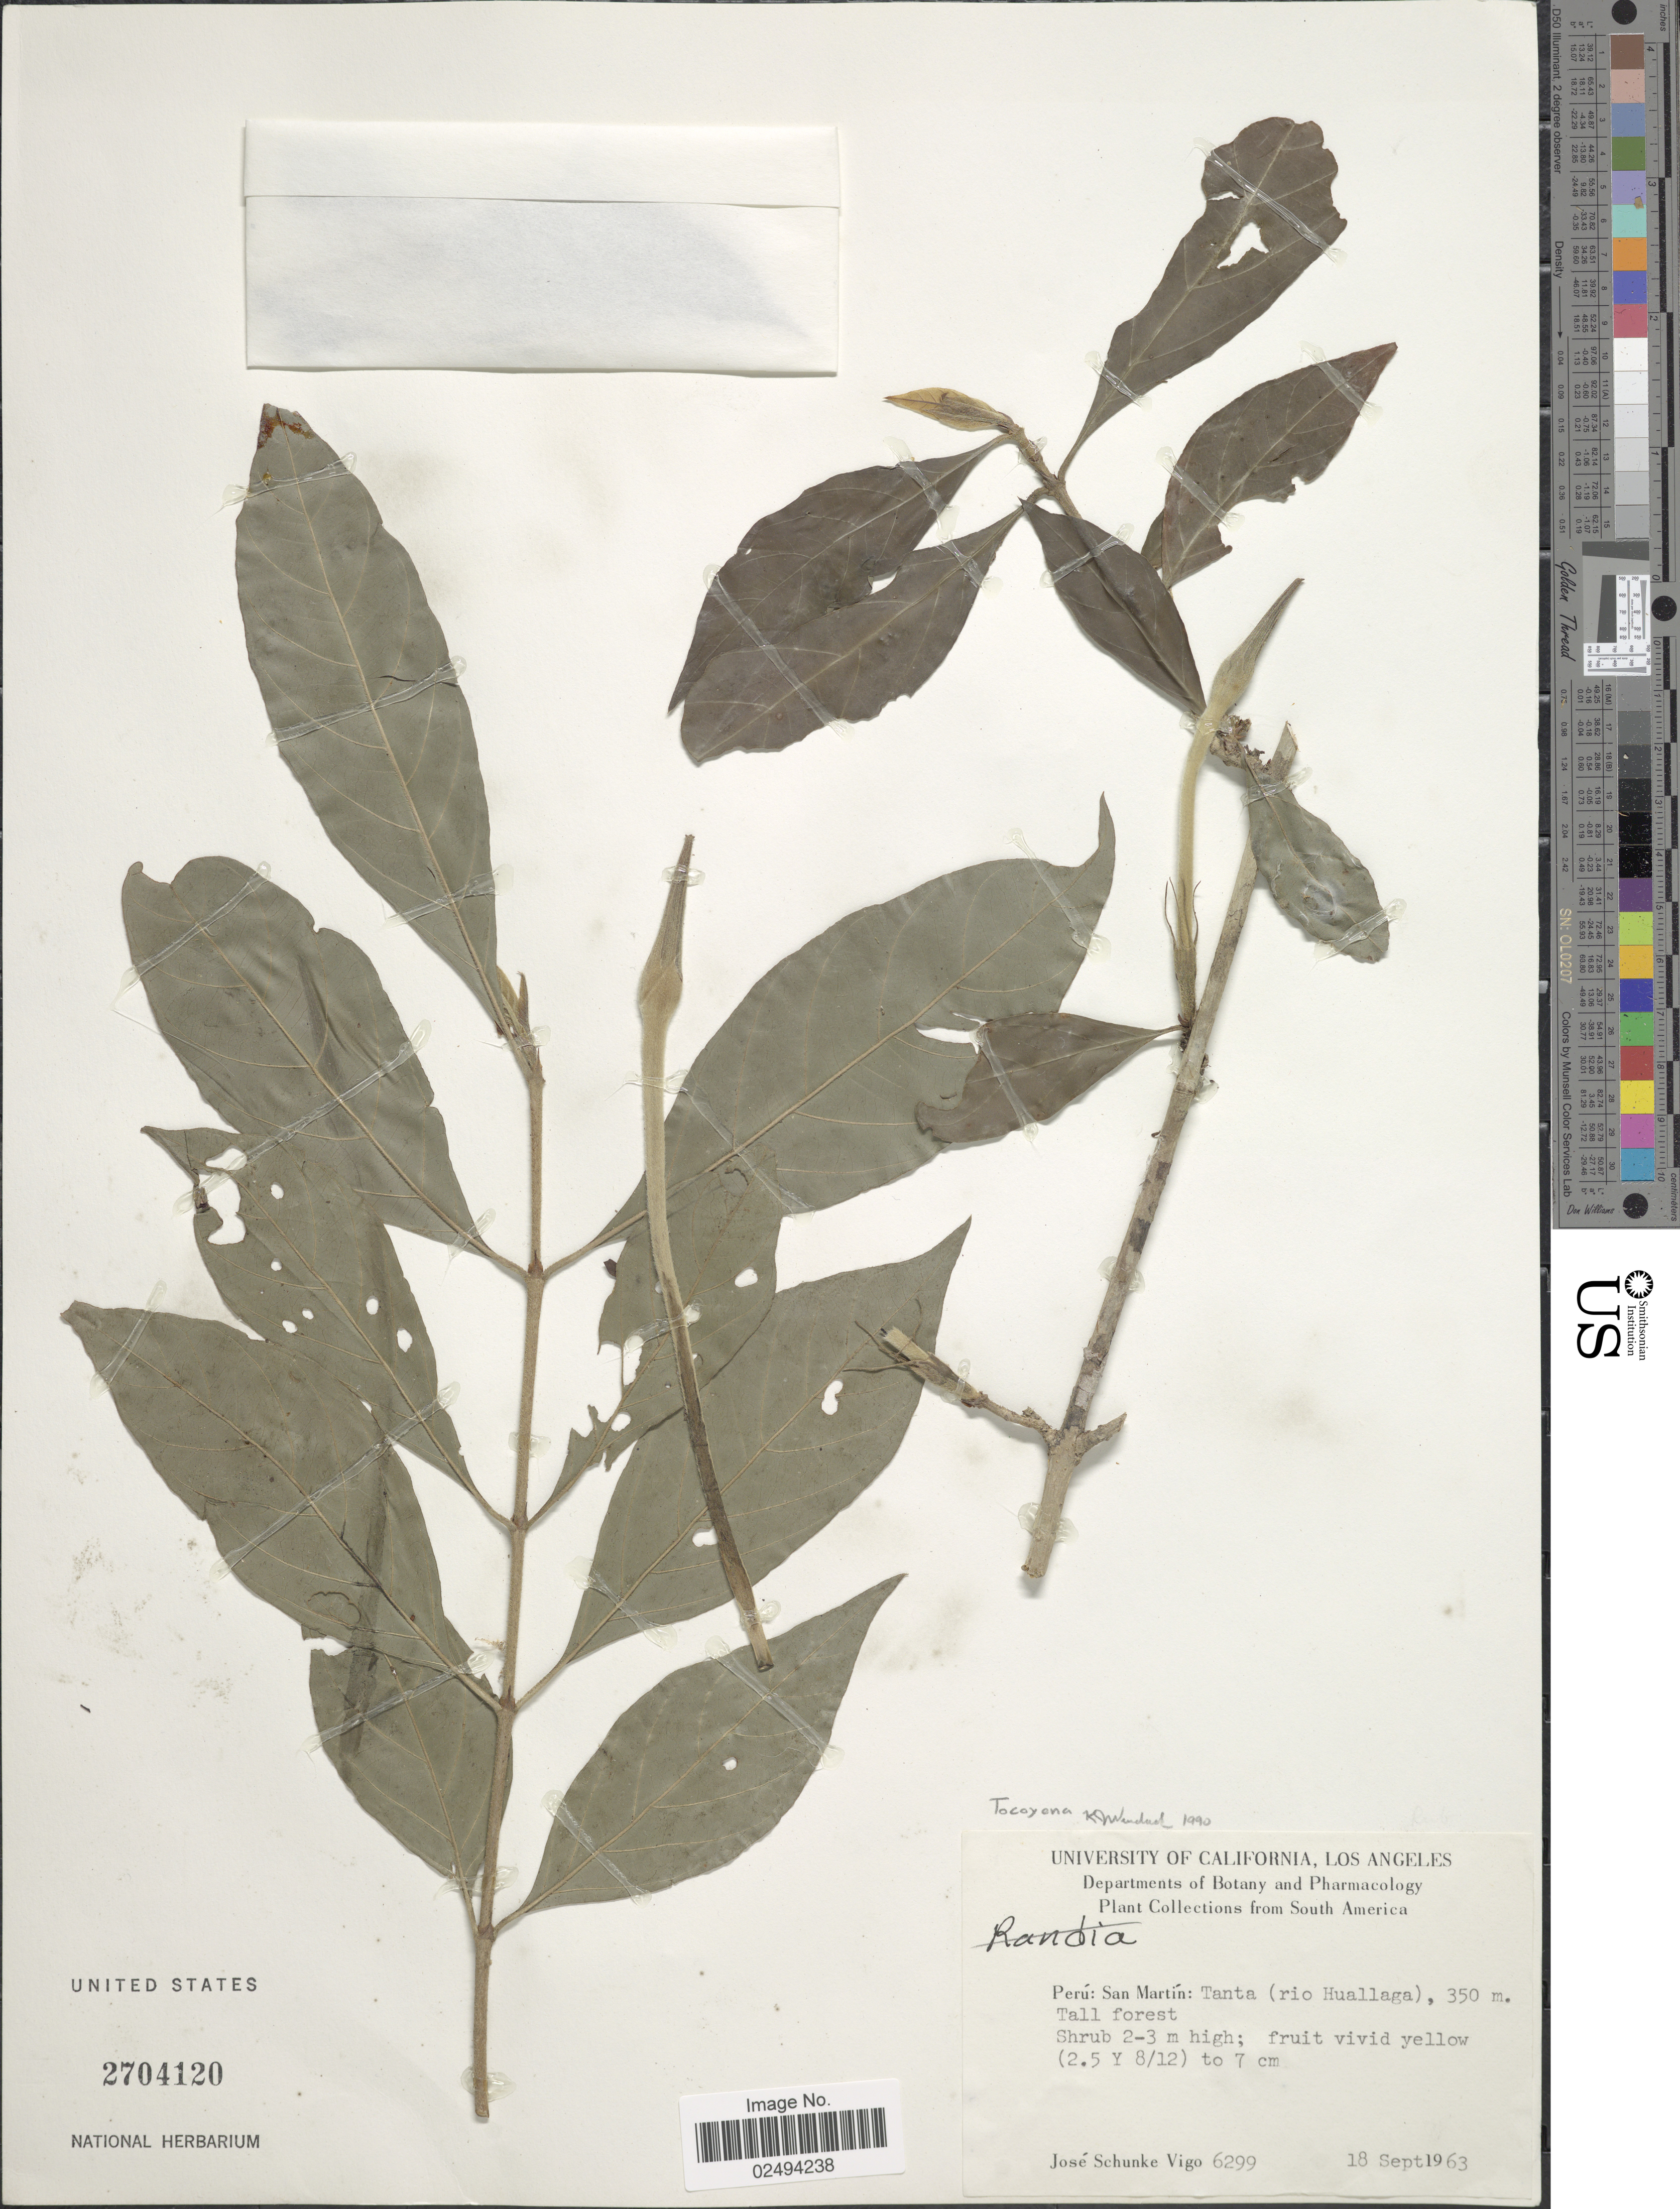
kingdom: Plantae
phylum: Tracheophyta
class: Magnoliopsida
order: Gentianales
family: Rubiaceae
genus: Tocoyena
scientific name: Tocoyena sp.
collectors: J. Schunke Vigo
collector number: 6299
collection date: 1963-09-18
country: Peru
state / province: San Martín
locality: Tanta (rio Huallaga), Tall forest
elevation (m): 350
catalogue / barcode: US 2704120